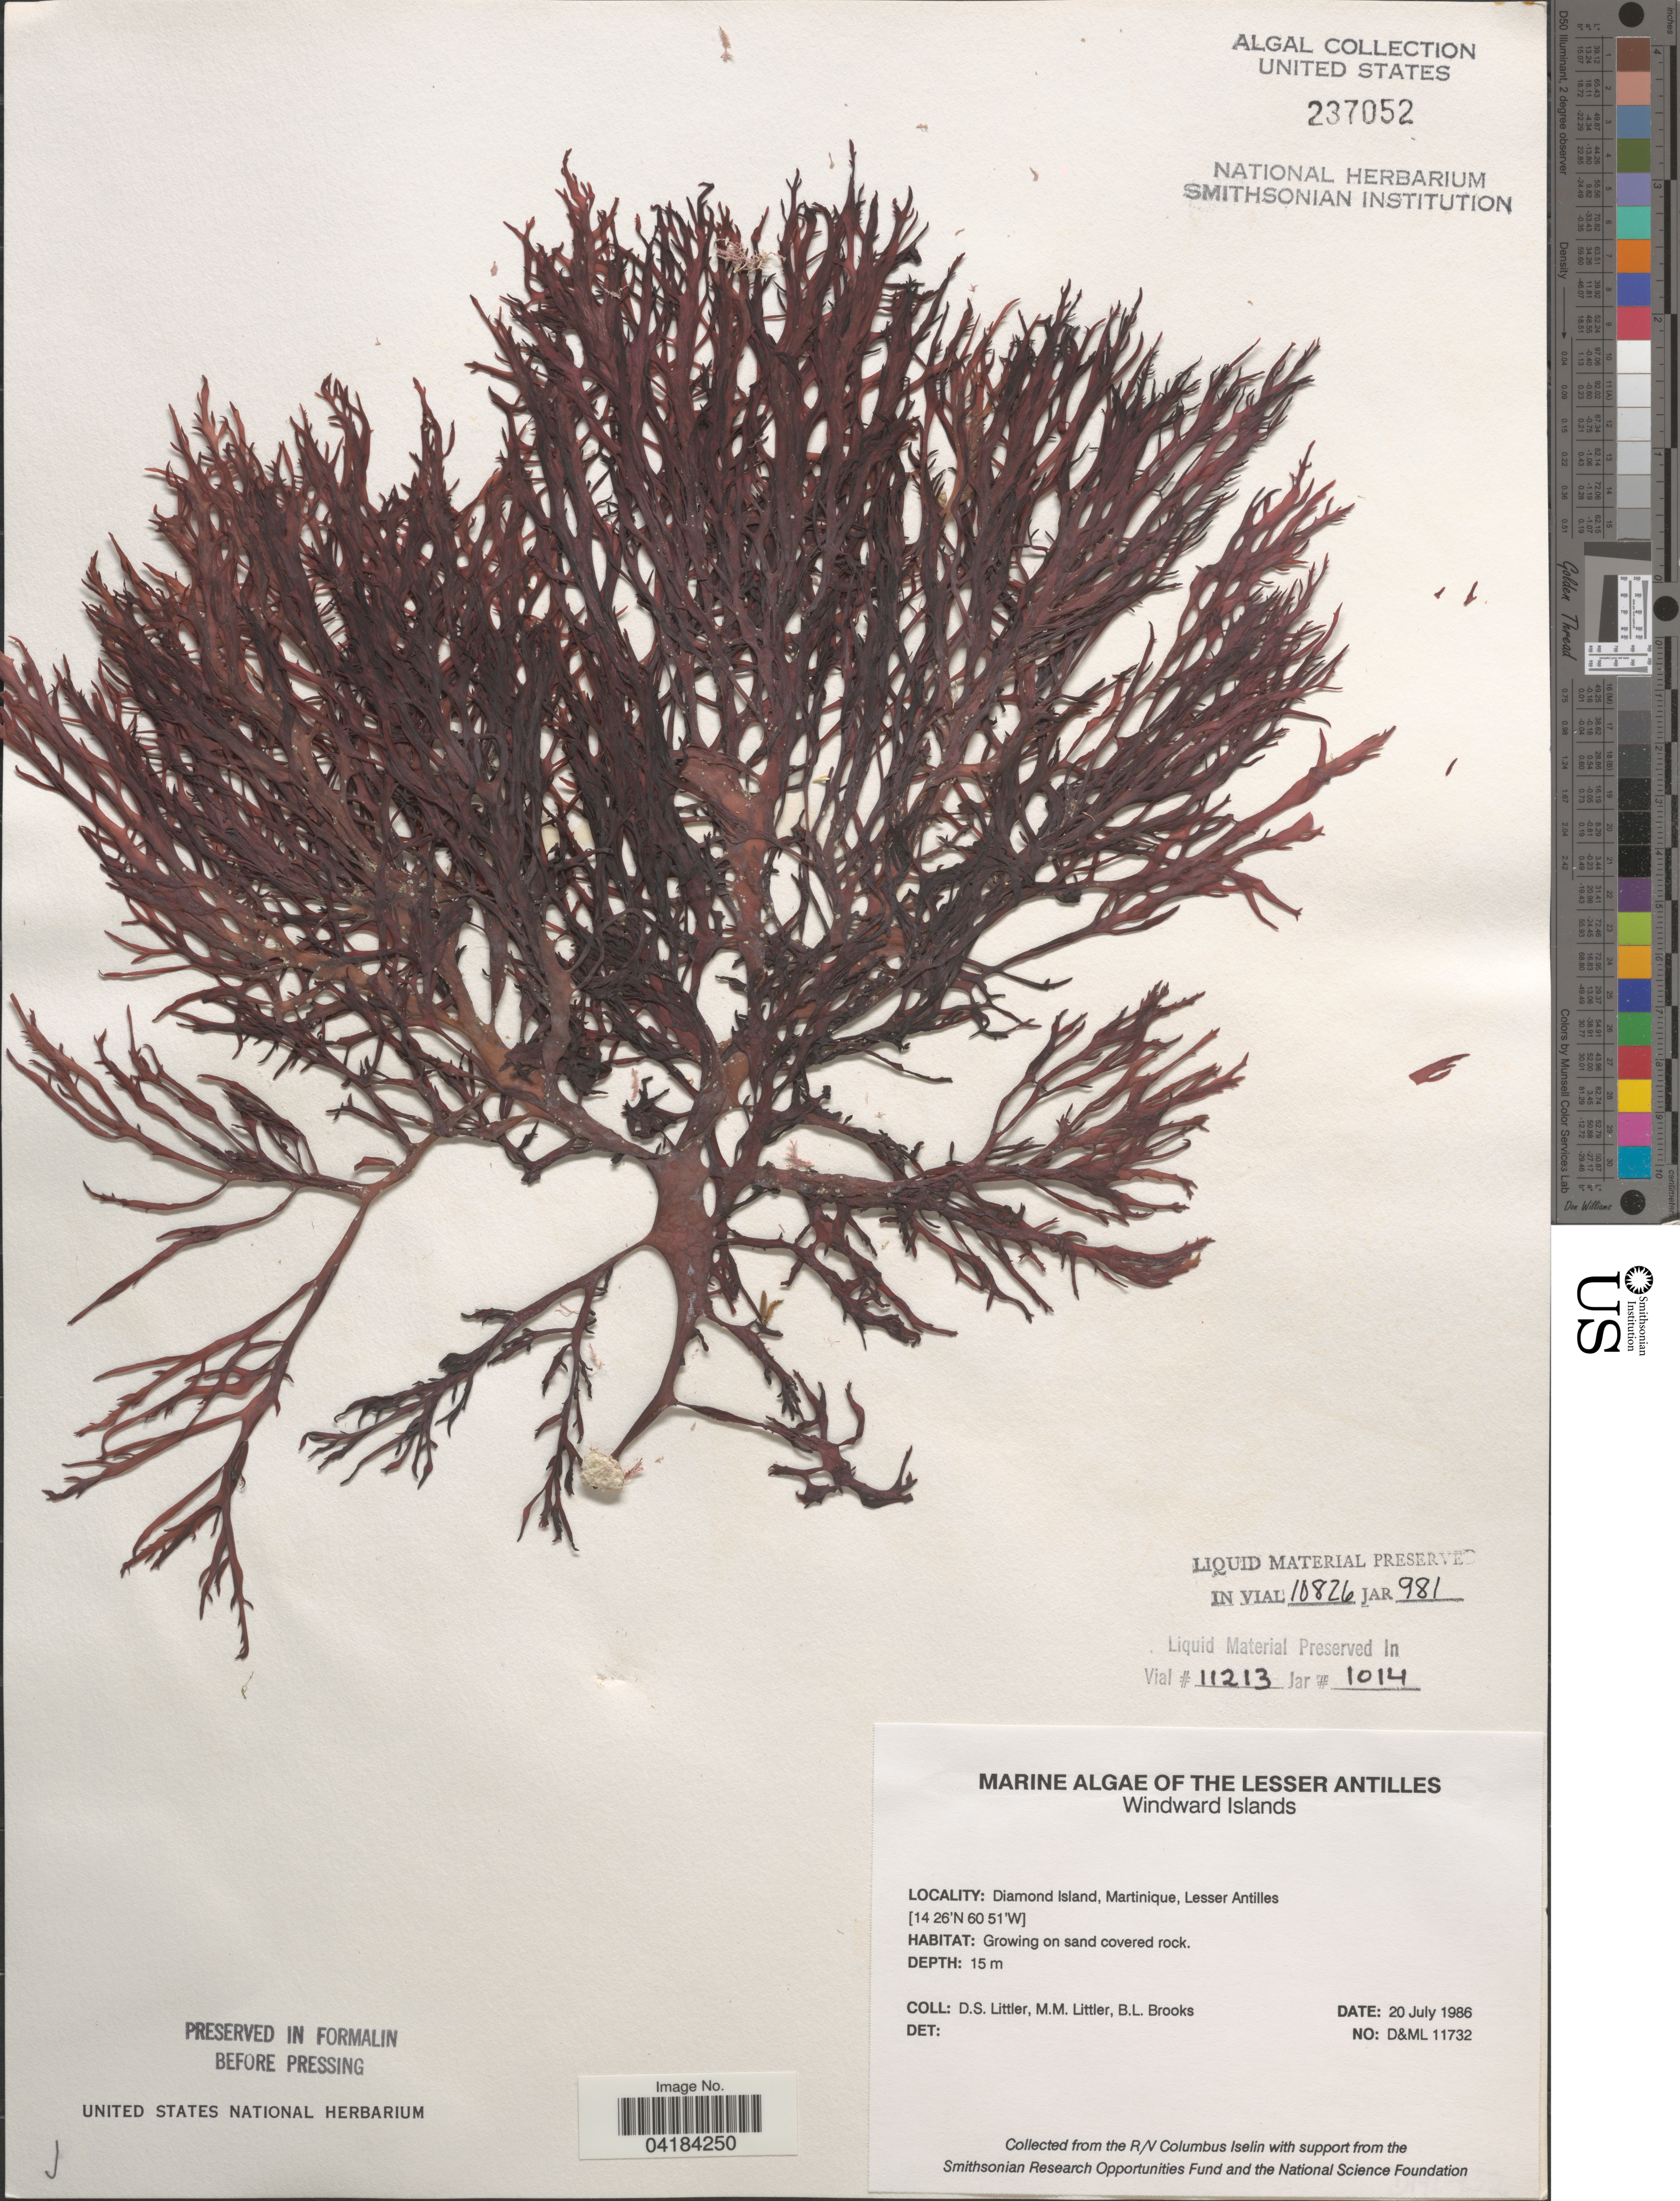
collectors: D. S. Littler & B. Brooks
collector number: D&ML11732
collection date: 1986-07-20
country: Martinique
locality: The Lesser Antilles. Windward Islands. Diamond Island.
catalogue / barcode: US 237052